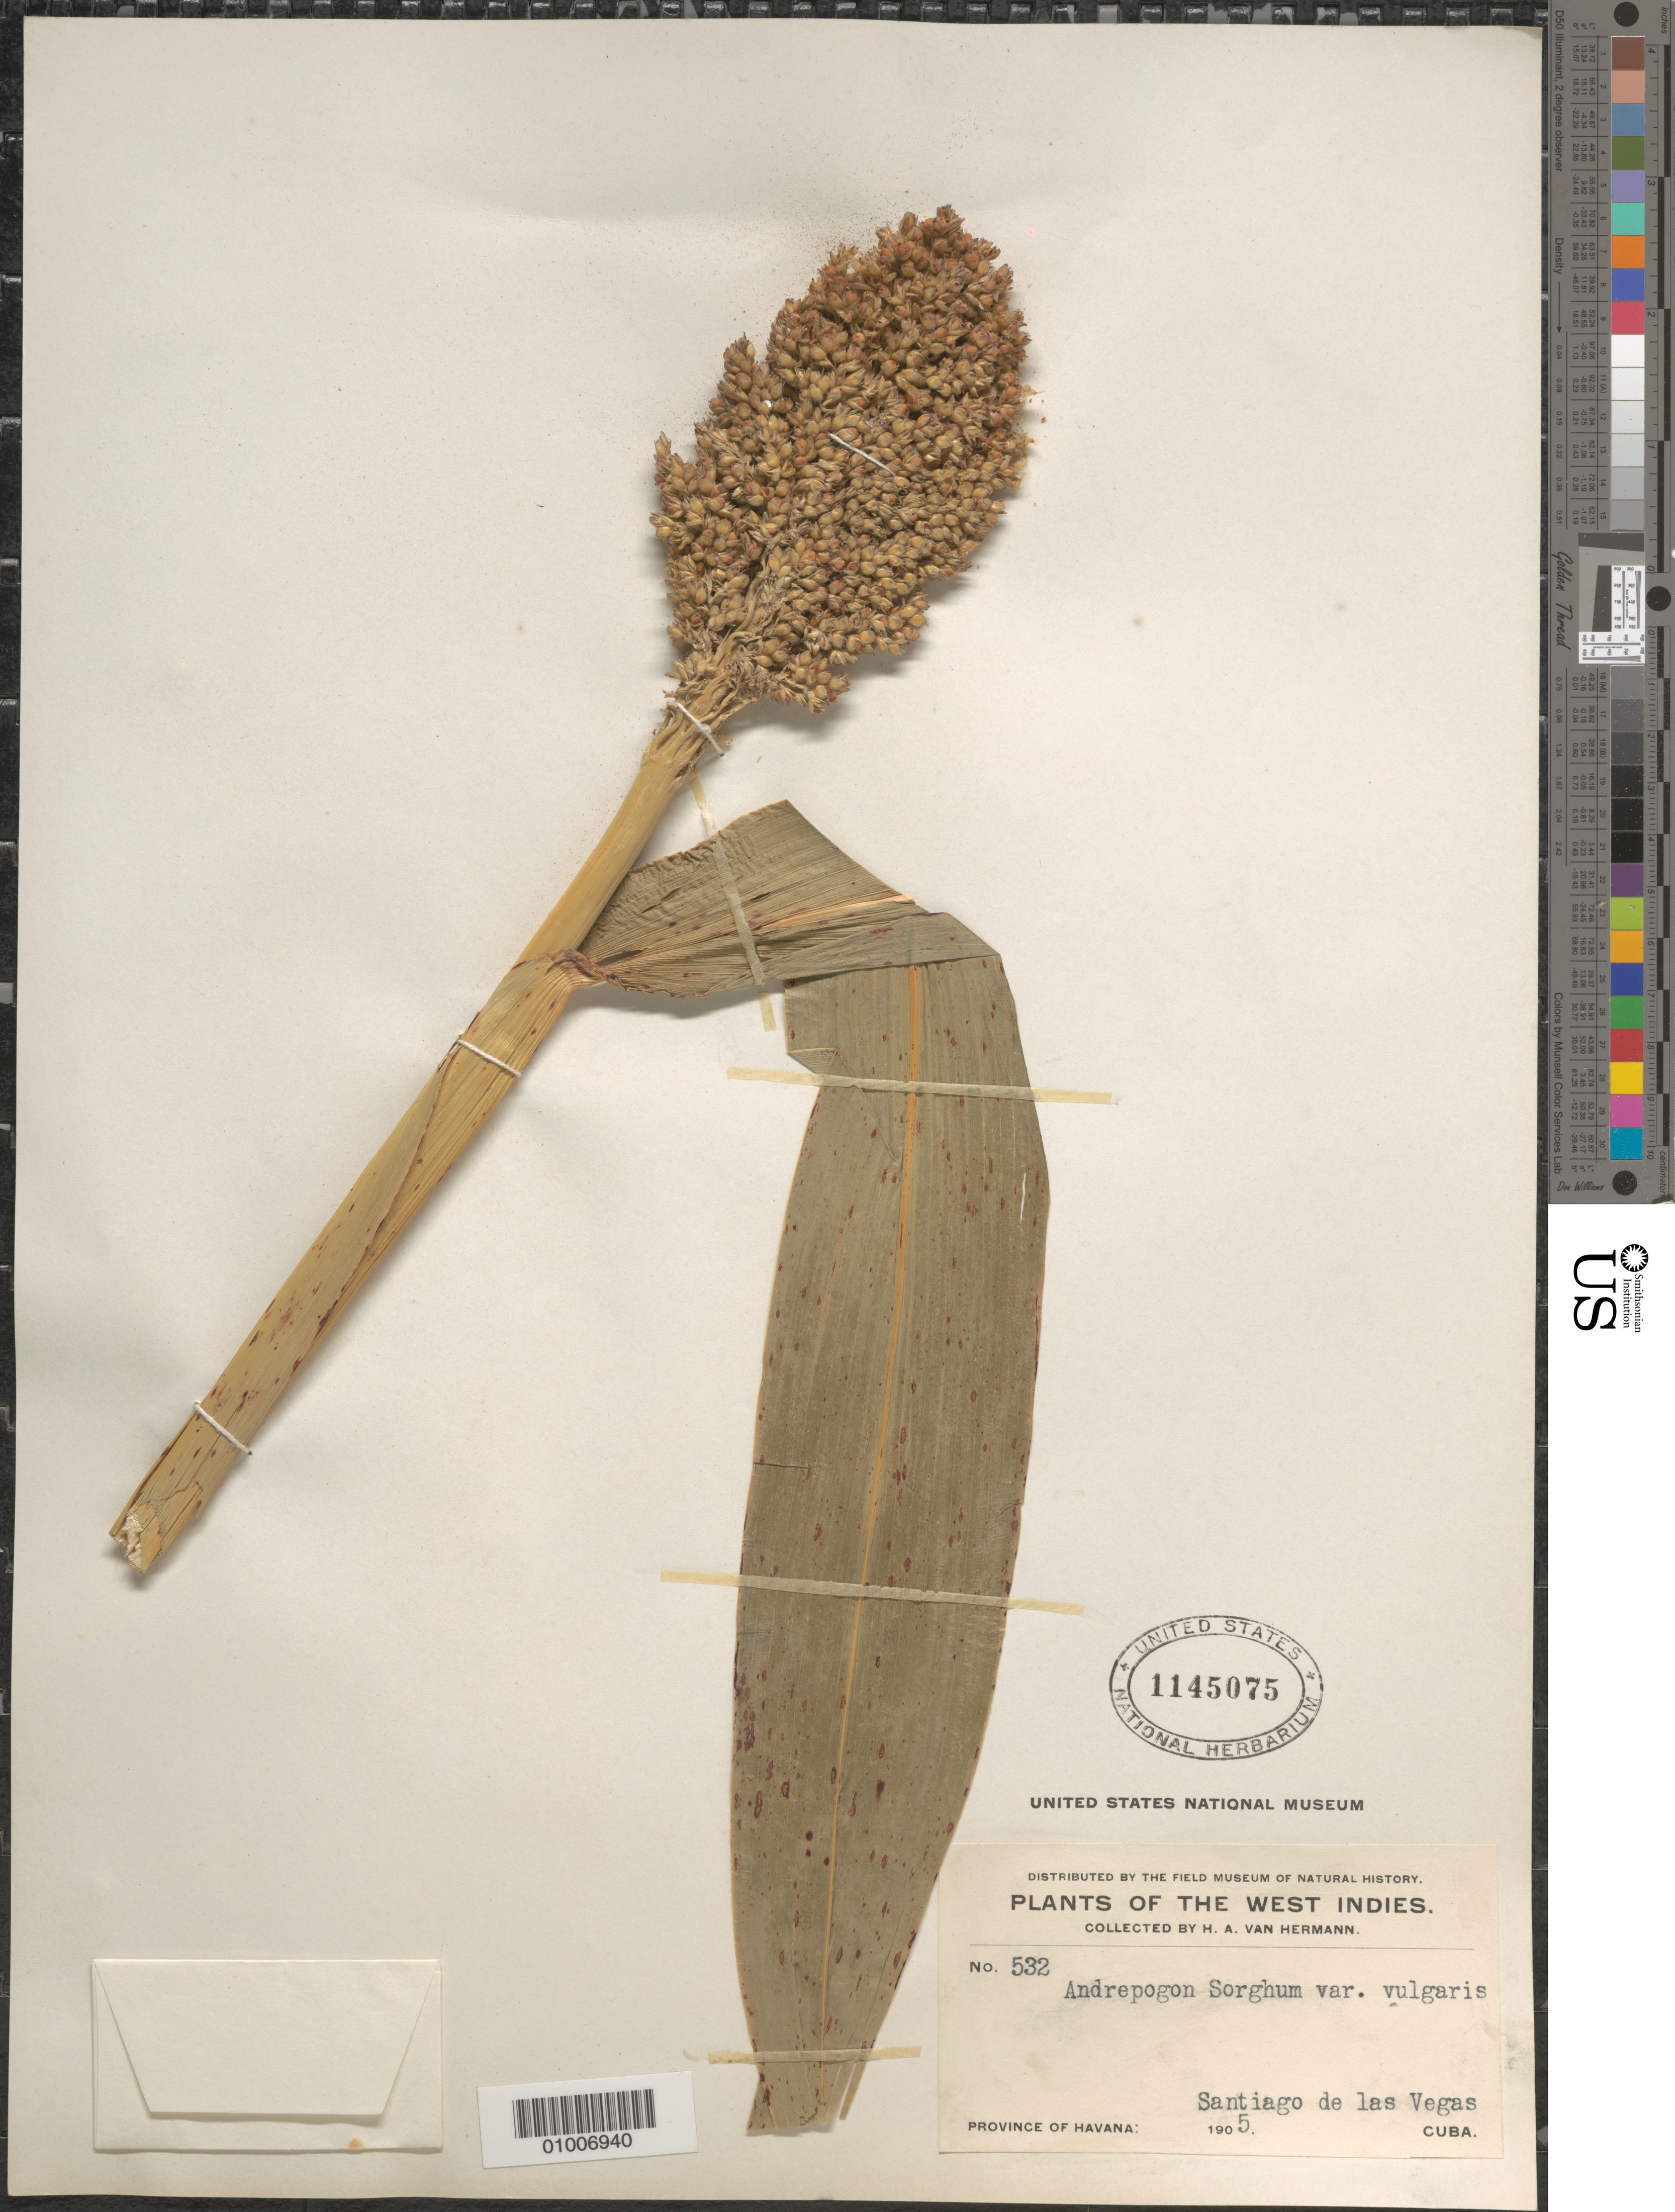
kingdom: Plantae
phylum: Tracheophyta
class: Liliopsida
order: Poales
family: Poaceae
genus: Andropogon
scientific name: Andropogon sorghum var. vulgaris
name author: (Pers.) Hack.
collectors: H. A. Van Hermann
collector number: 532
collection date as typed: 1905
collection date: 1905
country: Cuba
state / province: La Habana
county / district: Municipio Boyeros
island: Cuba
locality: Santiago de las Vegas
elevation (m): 97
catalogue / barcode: US 1145075